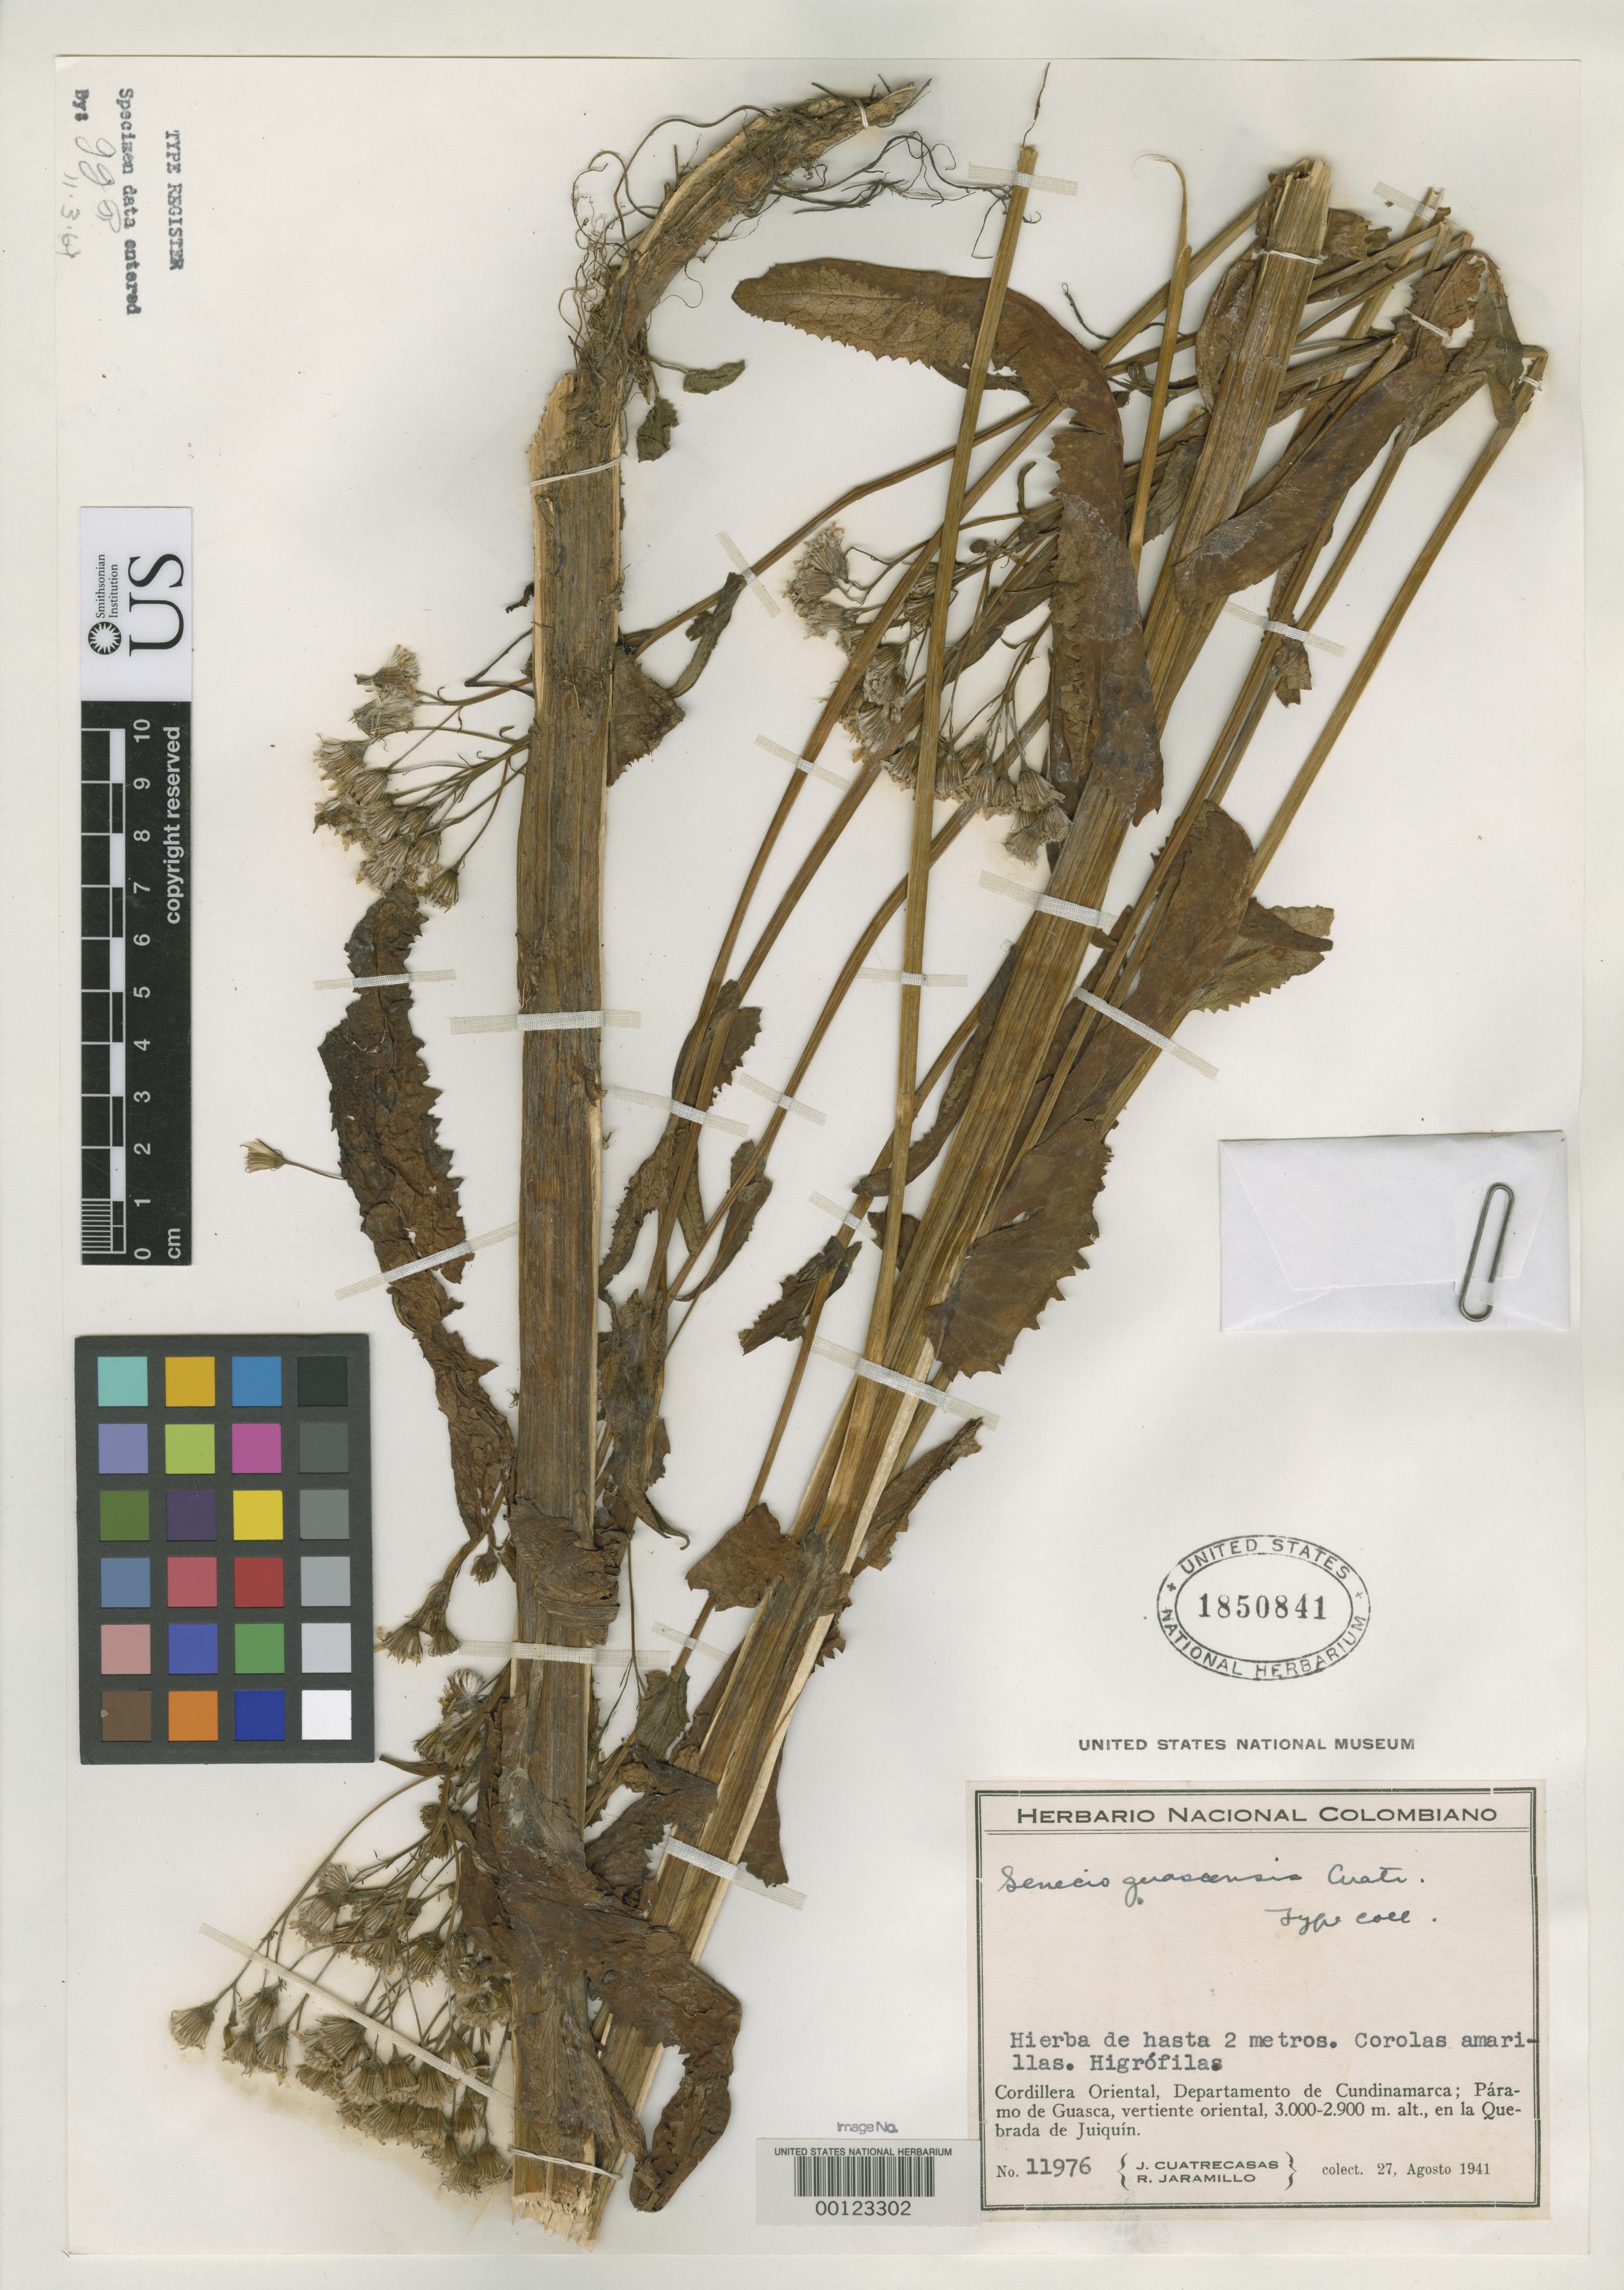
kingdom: Plantae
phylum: Tracheophyta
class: Magnoliopsida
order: Asterales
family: Asteraceae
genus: Senecio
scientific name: Senecio guascensis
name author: Cuatrec.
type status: Isotype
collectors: J. Cuatrecasas & R. Jaramillo M.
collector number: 11976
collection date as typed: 27 Aug 1941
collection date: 1941-08-27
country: Colombia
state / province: Cundinamarca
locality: Páramo de Guasca.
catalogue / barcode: US 1850841